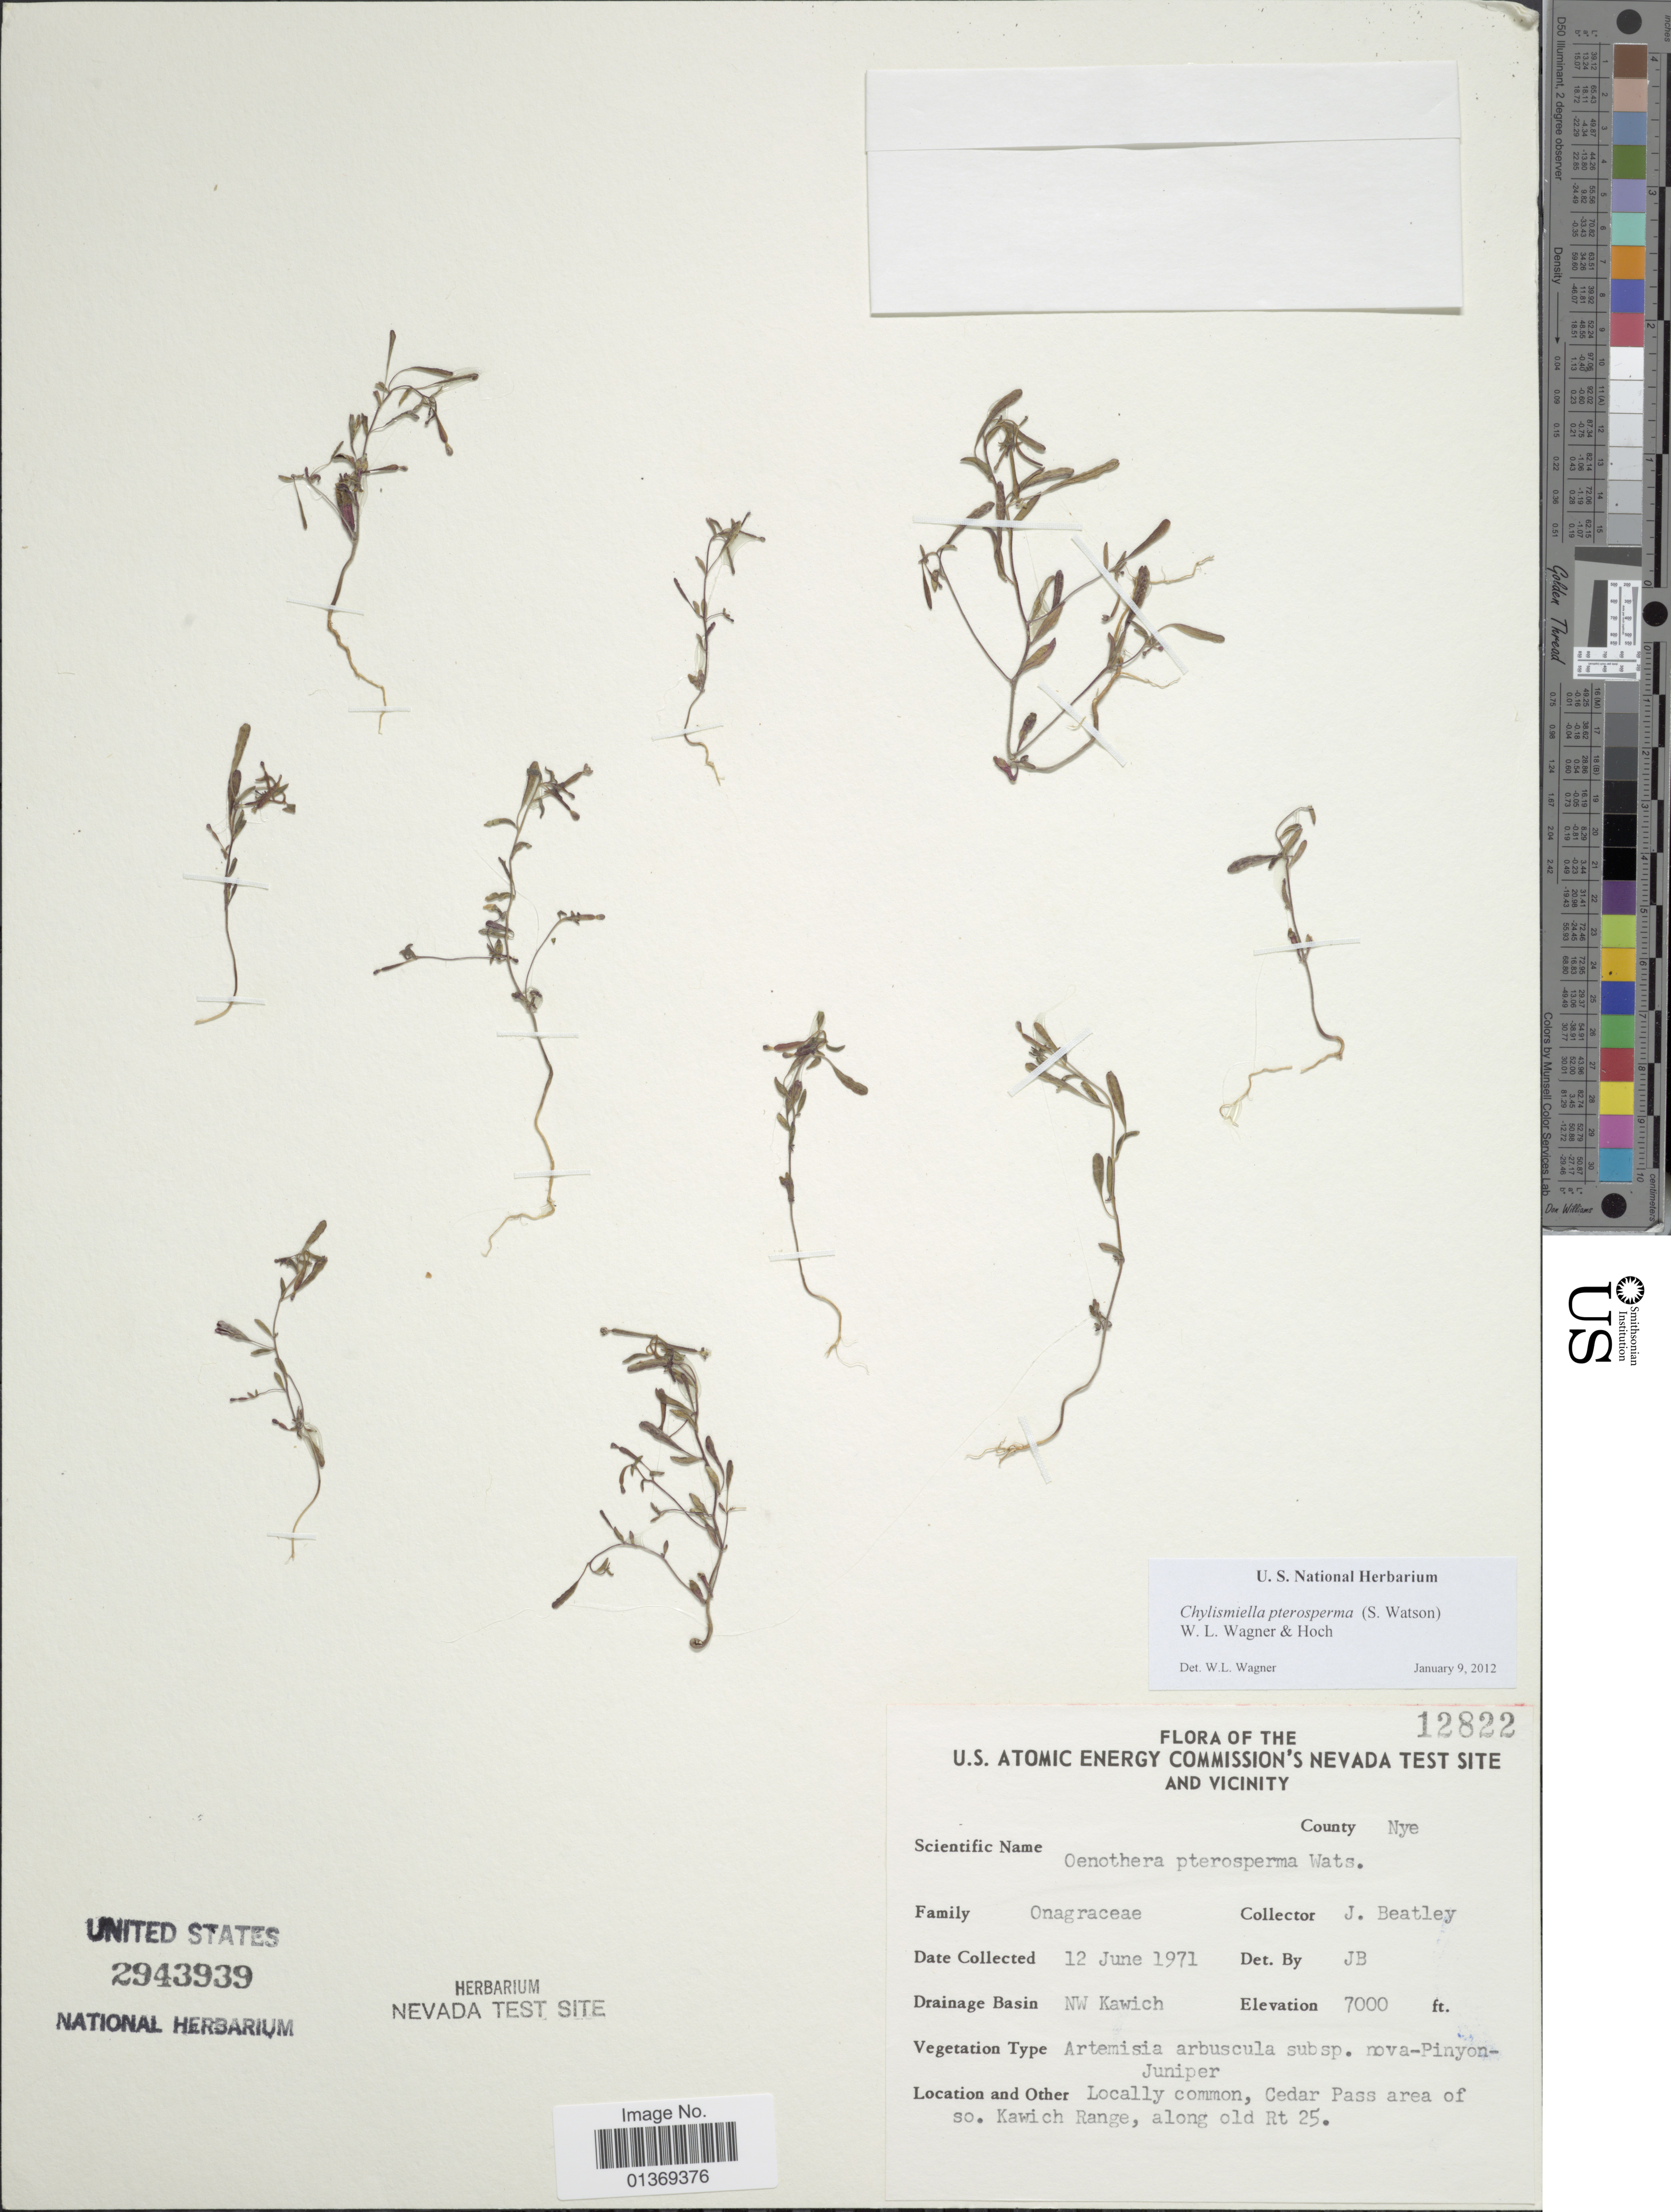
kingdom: Plantae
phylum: Tracheophyta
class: Magnoliopsida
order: Myrtales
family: Onagraceae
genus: Chylismiella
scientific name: Chylismiella pterosperma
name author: (S. Watson) W.L. Wagner & Hoch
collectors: J. C. Beatley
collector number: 12822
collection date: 1971-06-12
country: United States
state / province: Nevada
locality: U.S. Atomic Energy Commission's Nevada Test Site and Vicinity, county Nye, NW Kawich, Cedar Pass area of so. Kawich Range, along old Rt 25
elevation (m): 2134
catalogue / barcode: US 2943939